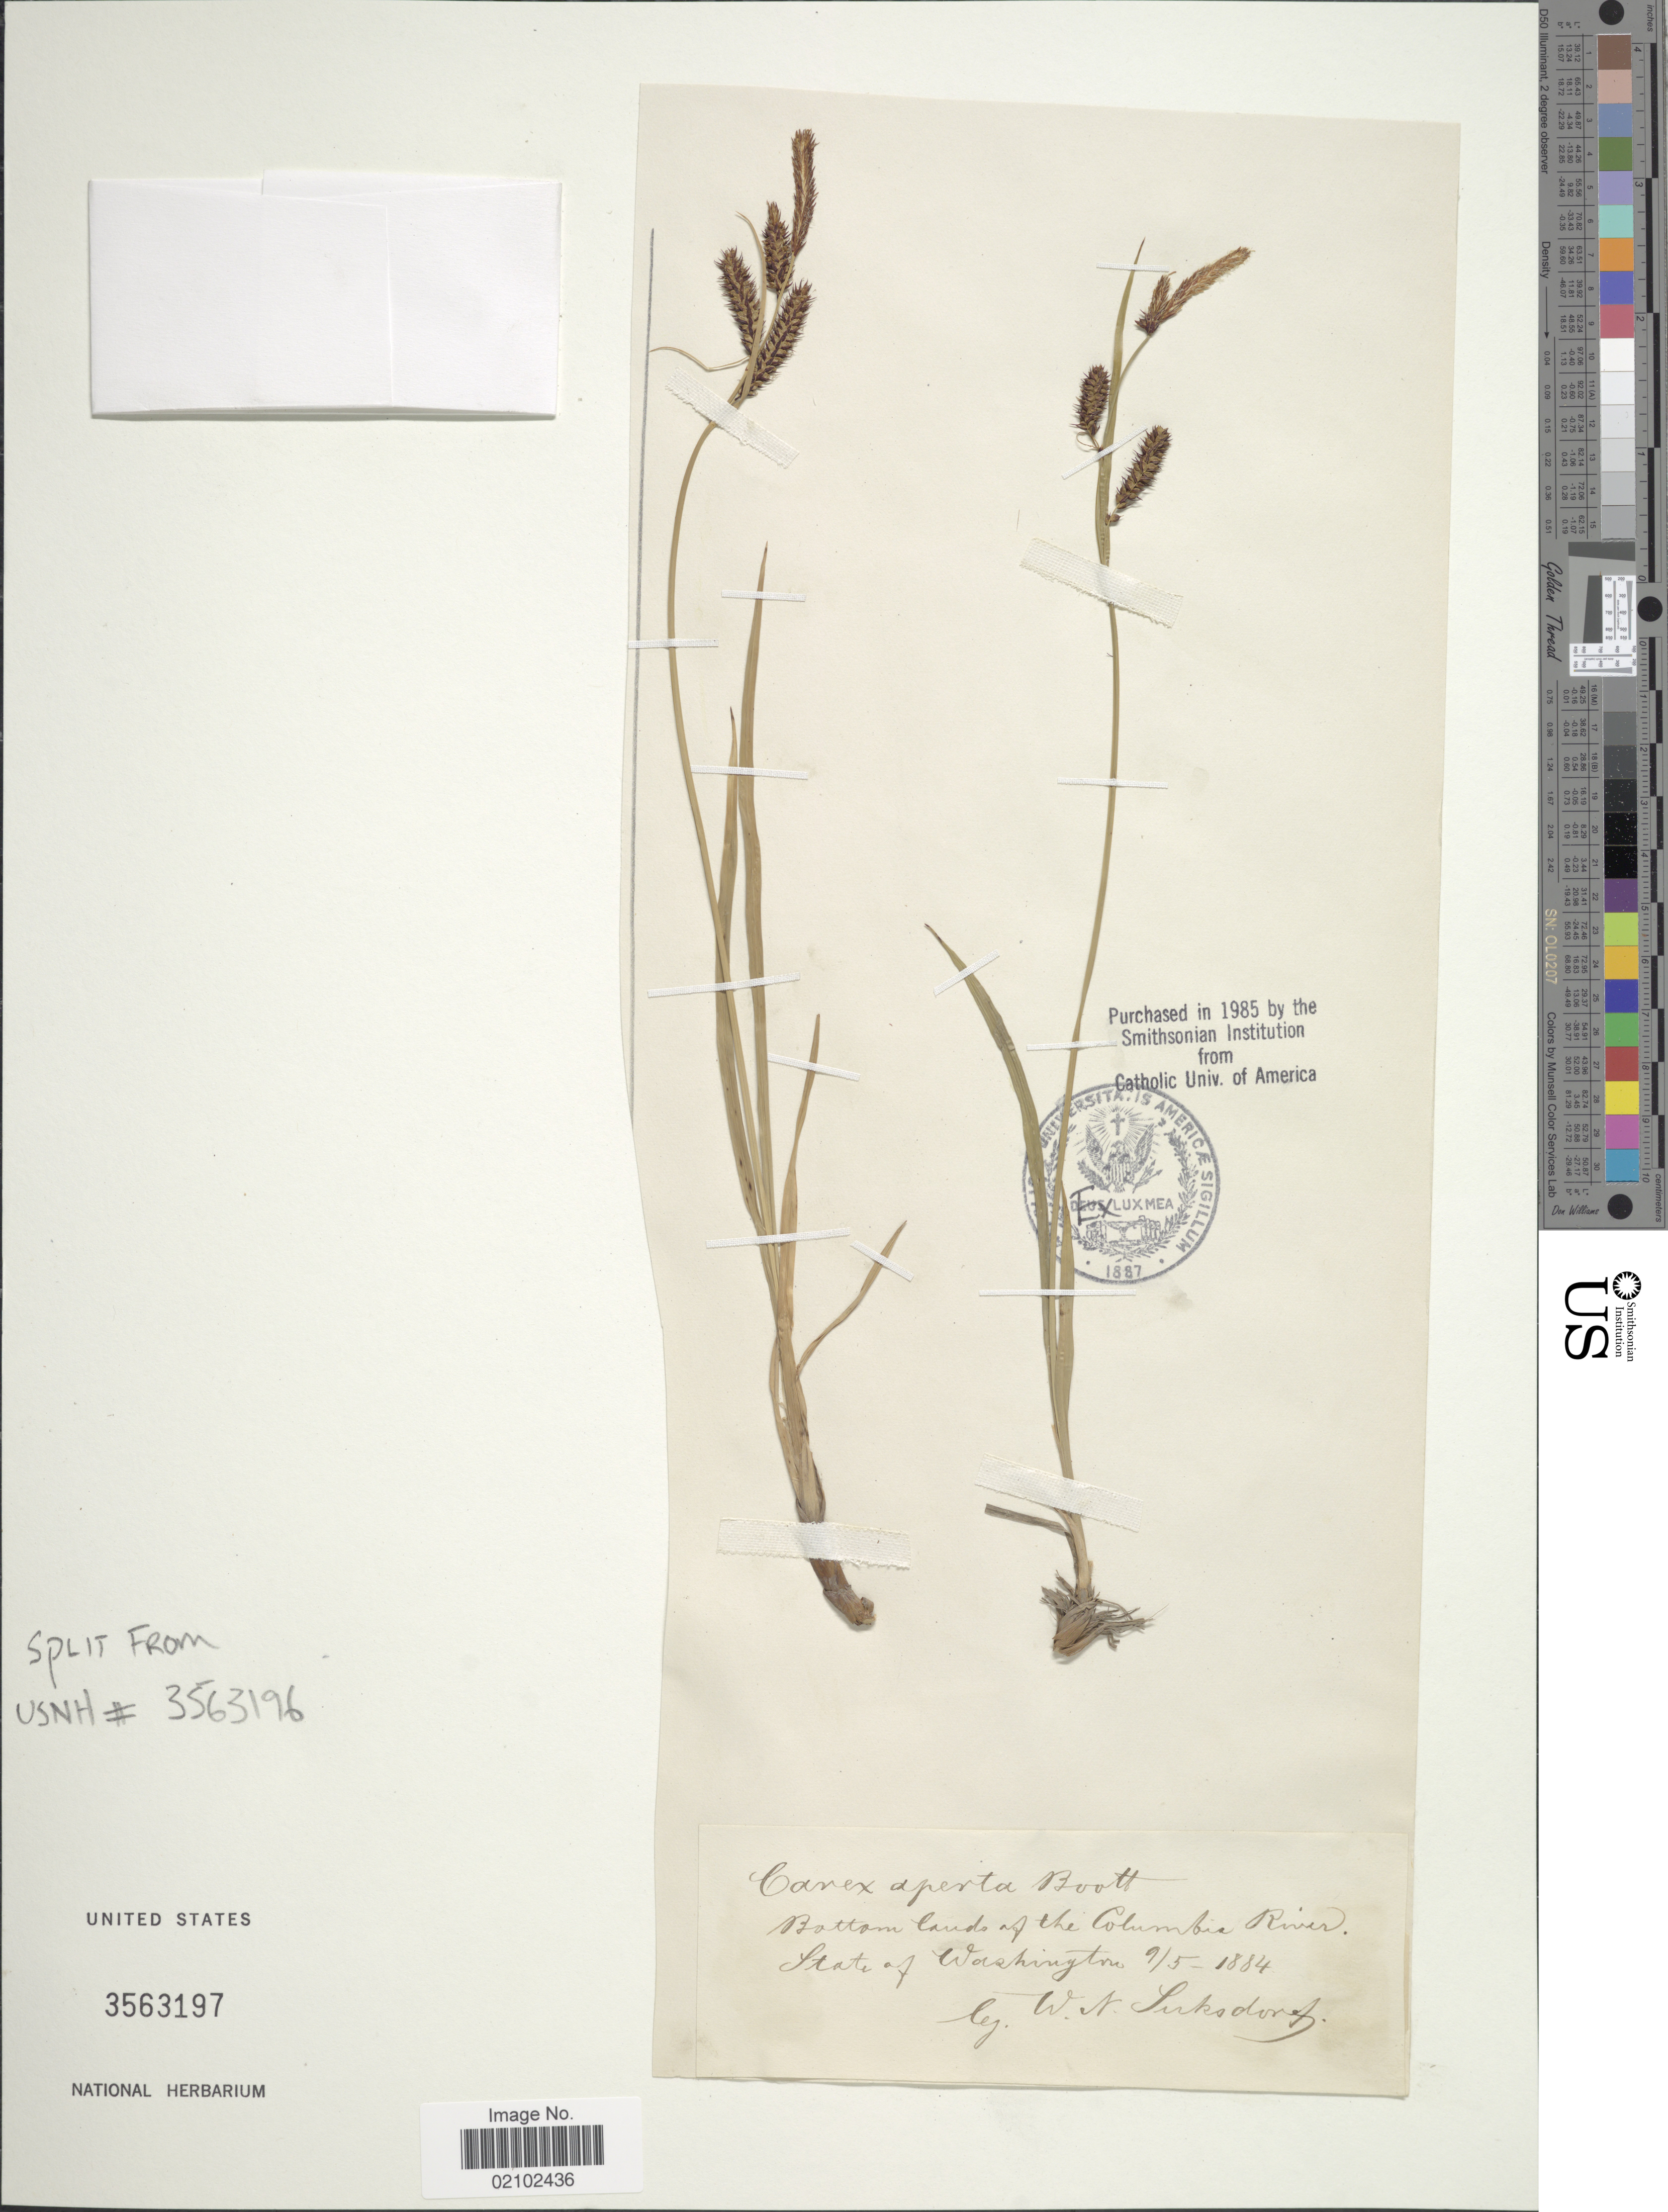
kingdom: Plantae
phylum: Tracheophyta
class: Liliopsida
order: Poales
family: Cyperaceae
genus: Carex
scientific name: Carex aperta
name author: Boott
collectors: W. N. Suksdorf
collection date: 1884-05-09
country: United States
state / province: Washington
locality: Bottom lands of the Colombia River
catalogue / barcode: US 3563197